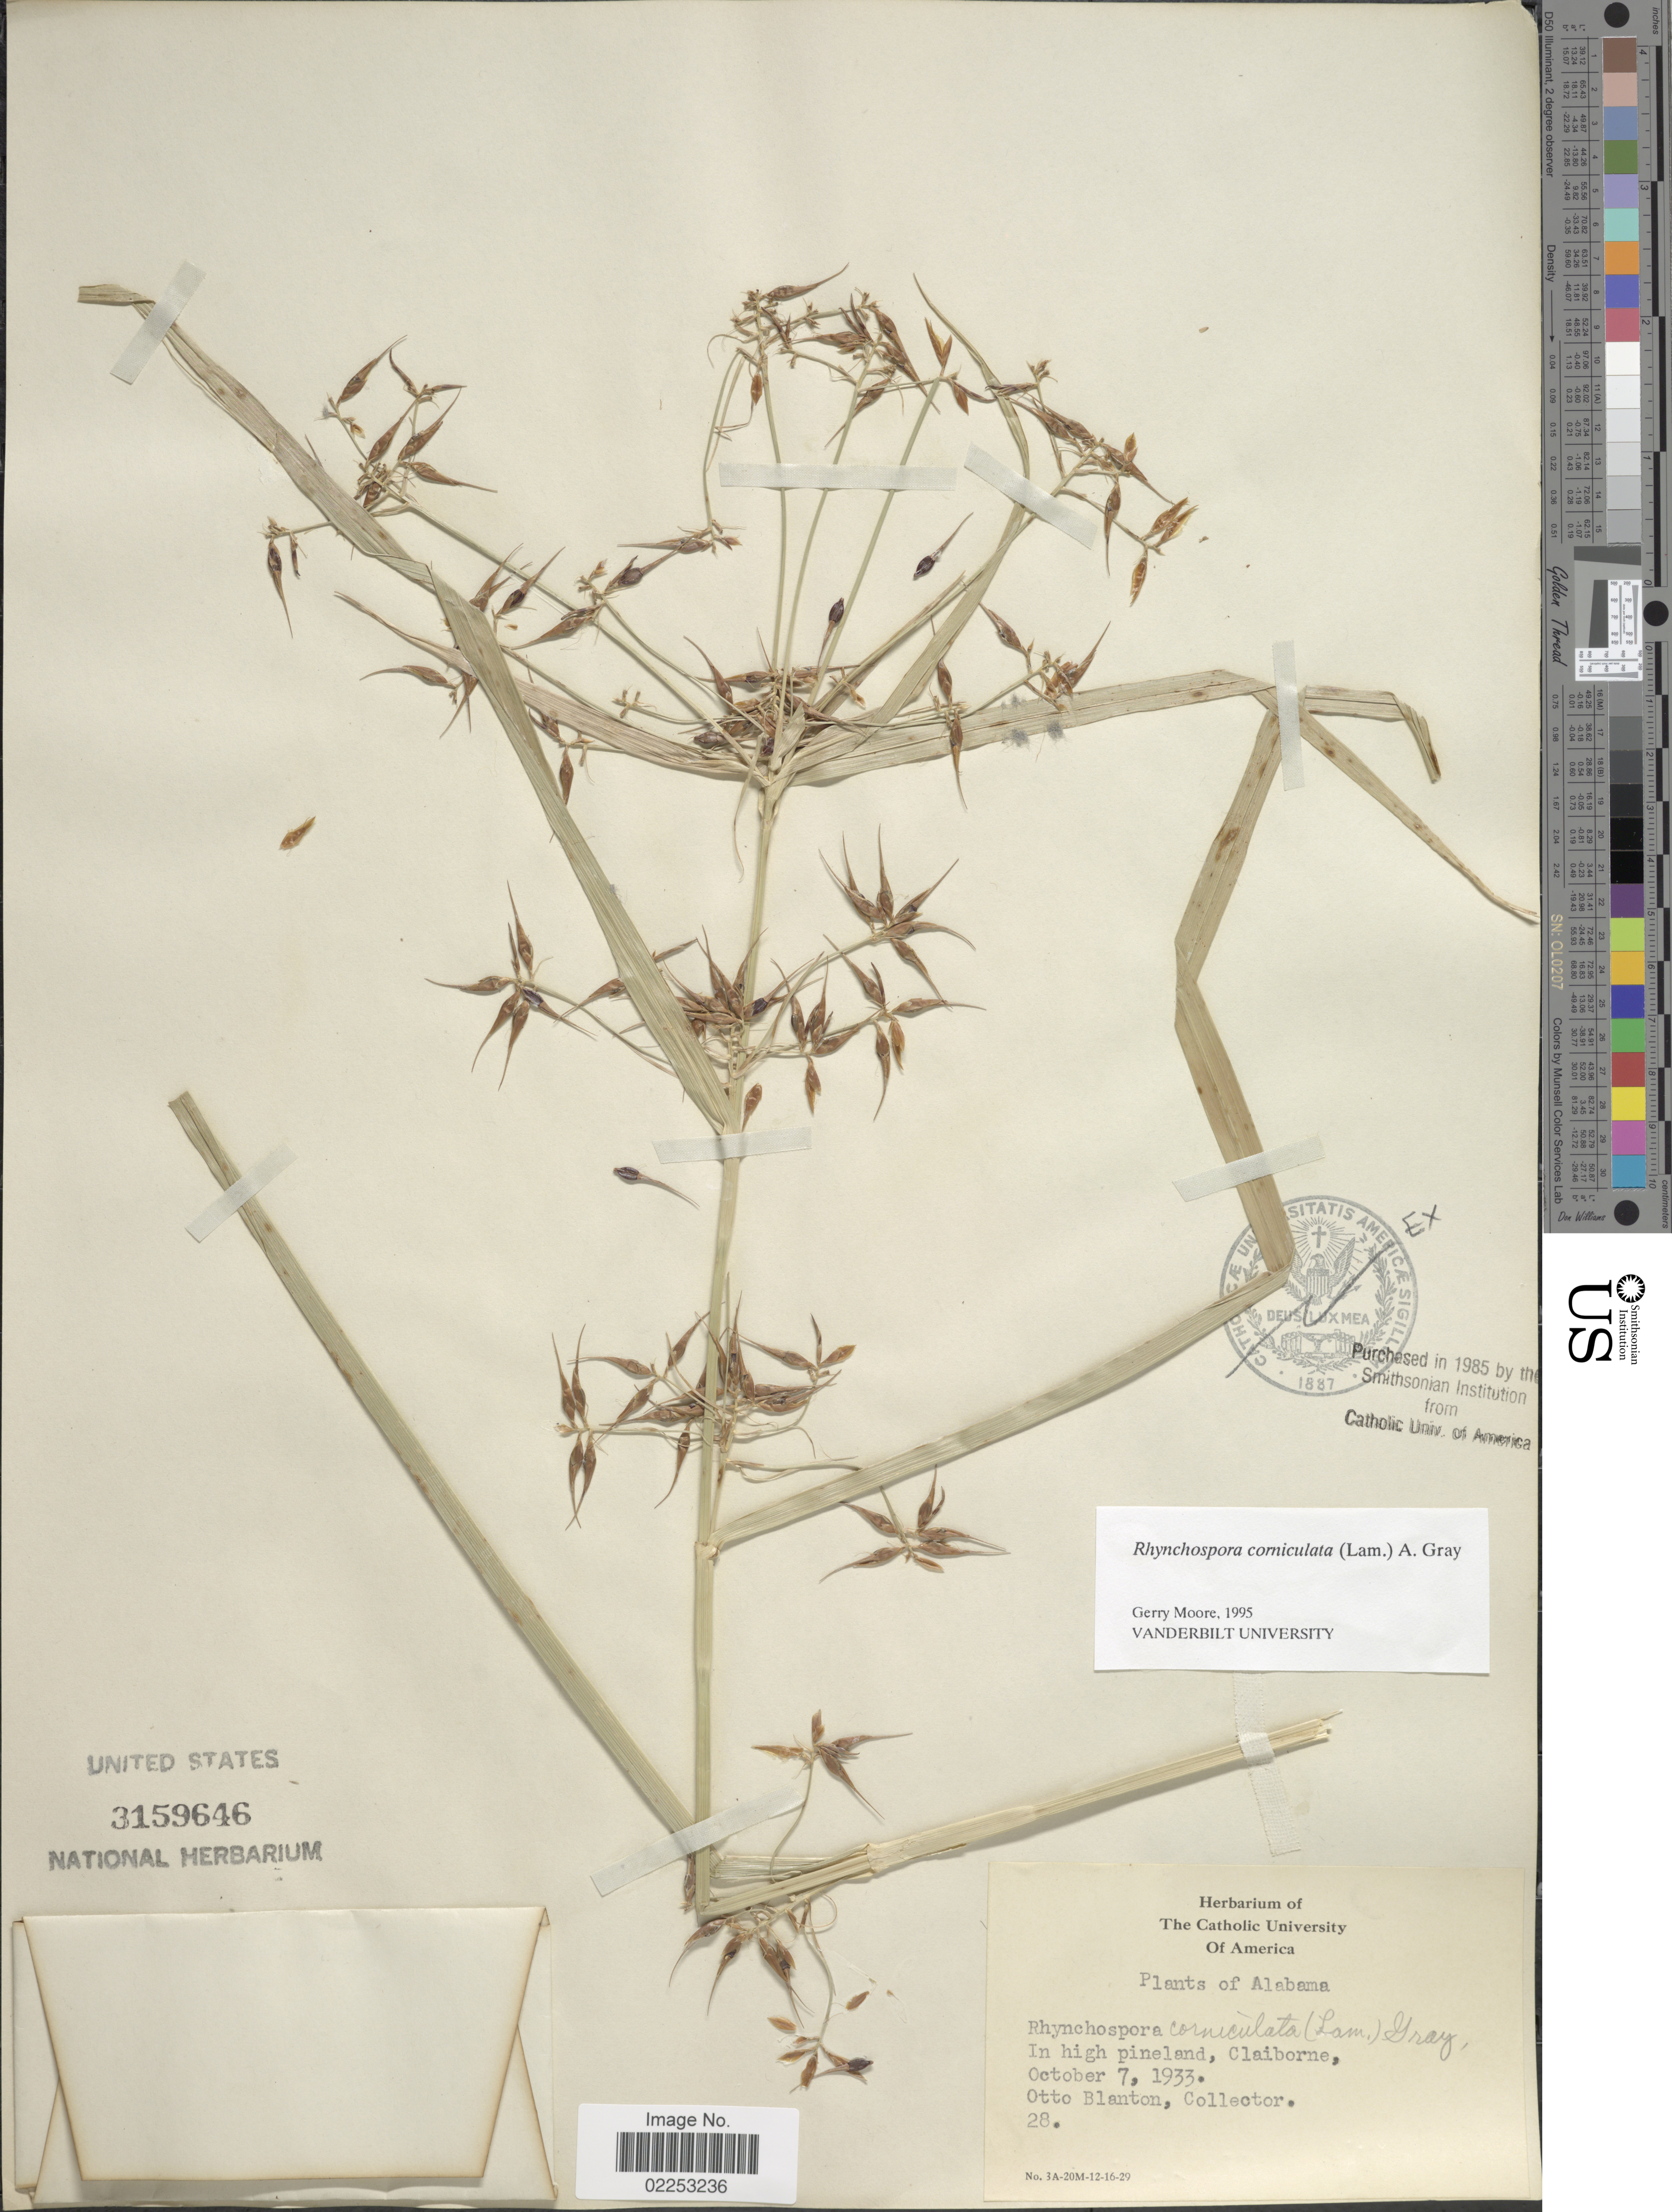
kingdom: Plantae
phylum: Tracheophyta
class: Liliopsida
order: Poales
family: Cyperaceae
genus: Rhynchospora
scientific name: Rhynchospora corniculata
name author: (Lam.) A. Gray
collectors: O. Blanton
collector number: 28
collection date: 1933-10-07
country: United States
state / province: Alabama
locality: Claiborne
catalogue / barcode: US 3159646